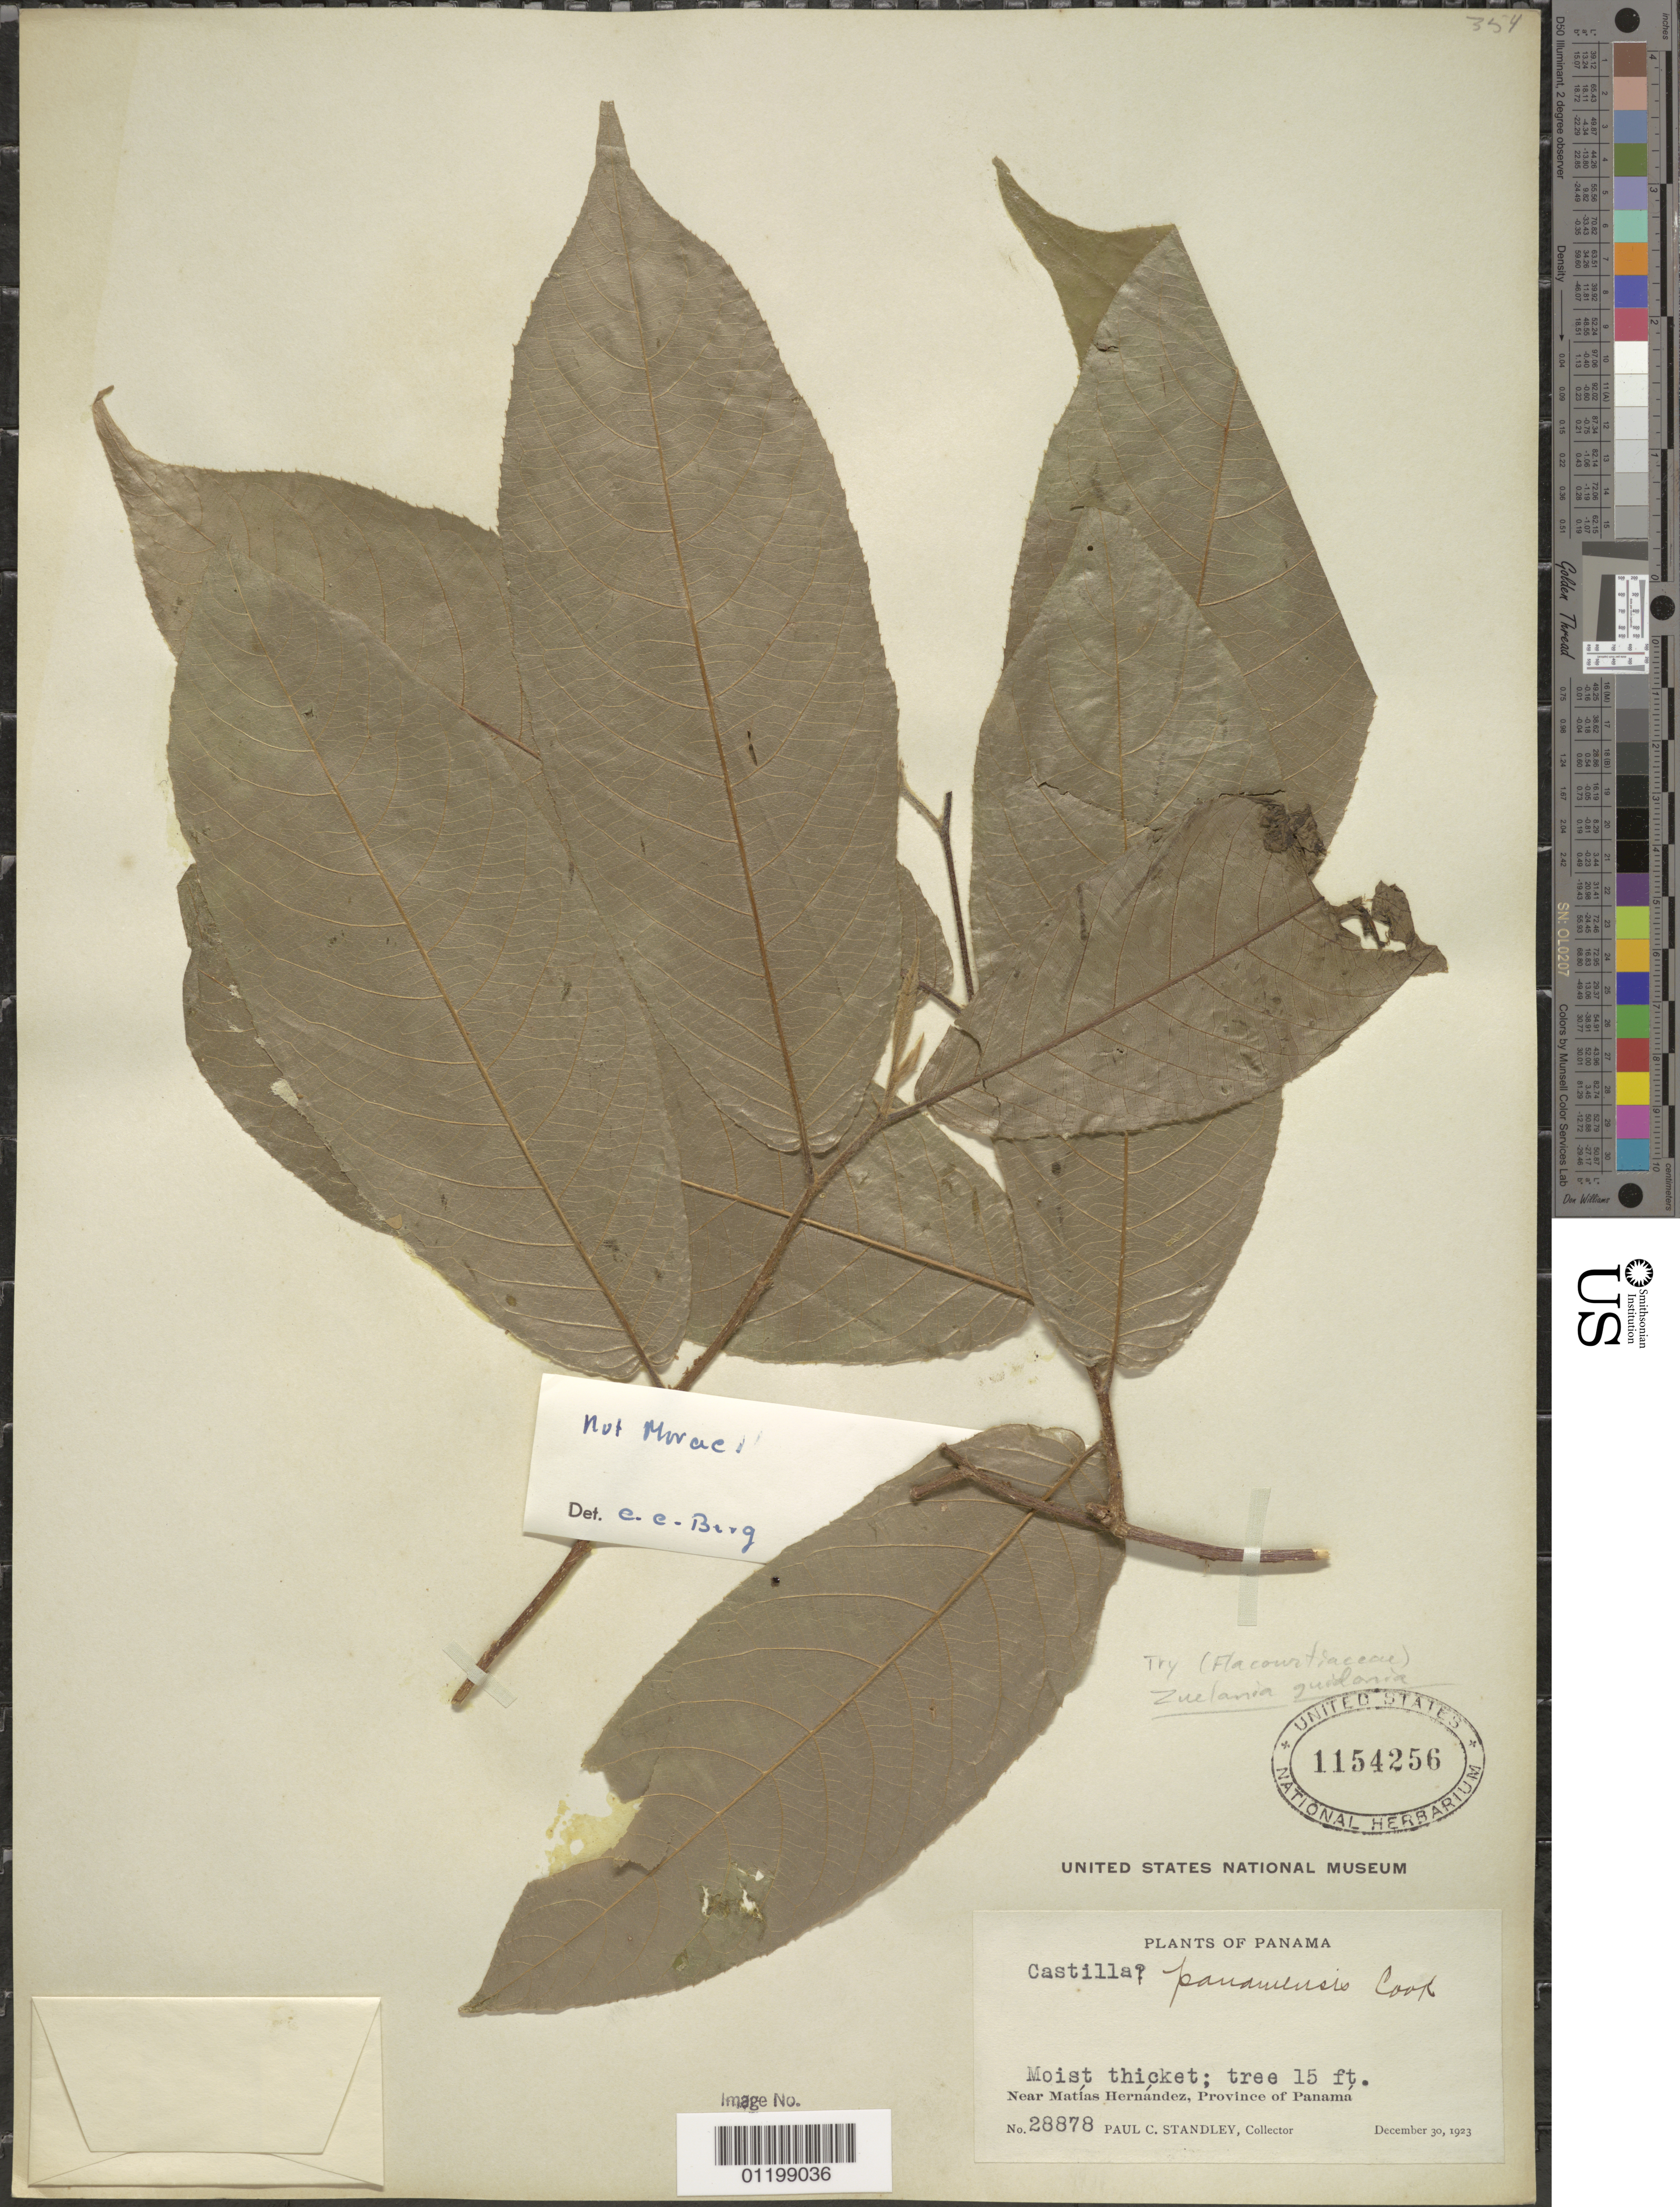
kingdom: Plantae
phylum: Tracheophyta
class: Magnoliopsida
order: Malpighiales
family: Salicaceae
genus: Casearia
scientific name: Casearia laetioides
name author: (A. Rich.) Warb.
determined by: Strong, Mark T., (BOT), Smithsonian Institution - National Museum of Natural History (UNITED STATES)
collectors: P. C. Standley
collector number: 28878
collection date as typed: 30 Dec 1923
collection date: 1923-12-30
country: Panama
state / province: Panamá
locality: Near Matiaws Hernandez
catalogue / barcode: US 1154256